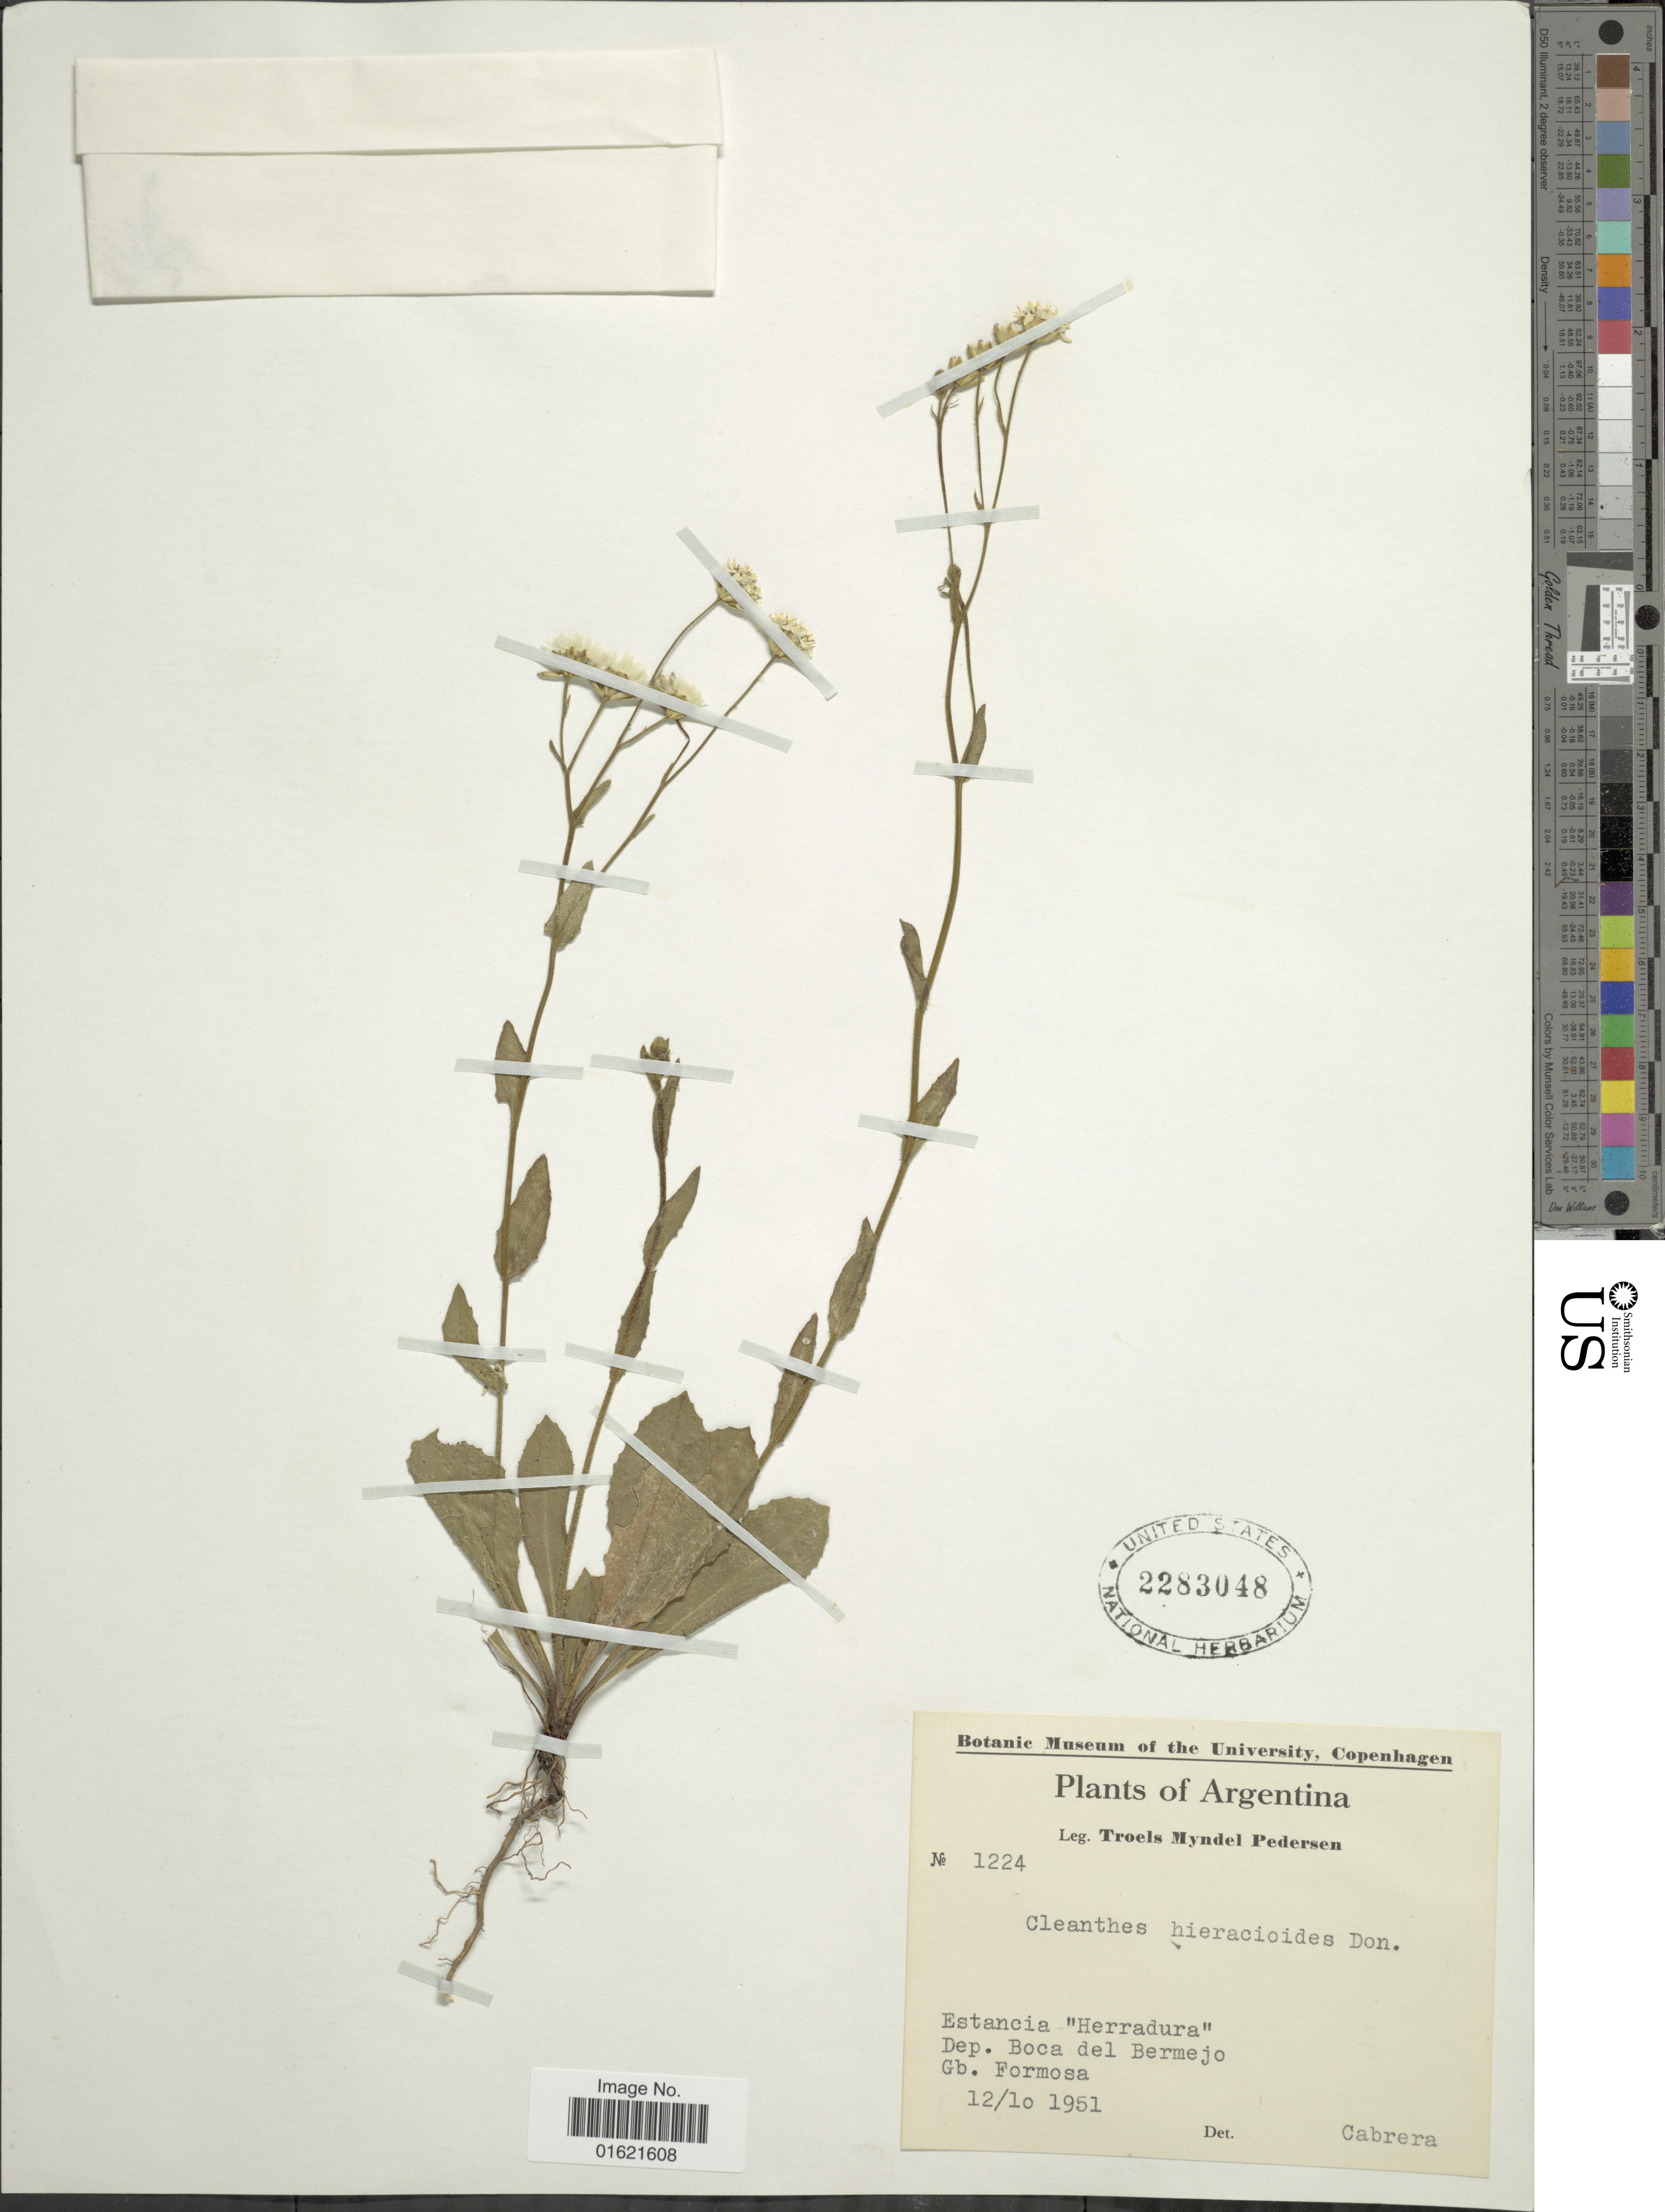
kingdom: Plantae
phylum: Tracheophyta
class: Magnoliopsida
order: Asterales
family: Asteraceae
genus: Holocheilus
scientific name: Holocheilus illustris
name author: (Vell.) Cabrera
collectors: T. Pederson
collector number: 1224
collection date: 1951-10-12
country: Argentina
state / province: Formosa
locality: Estancia Herradura, Dep. Boca del Bermejo, Gb. Formosa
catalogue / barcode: US 2283048